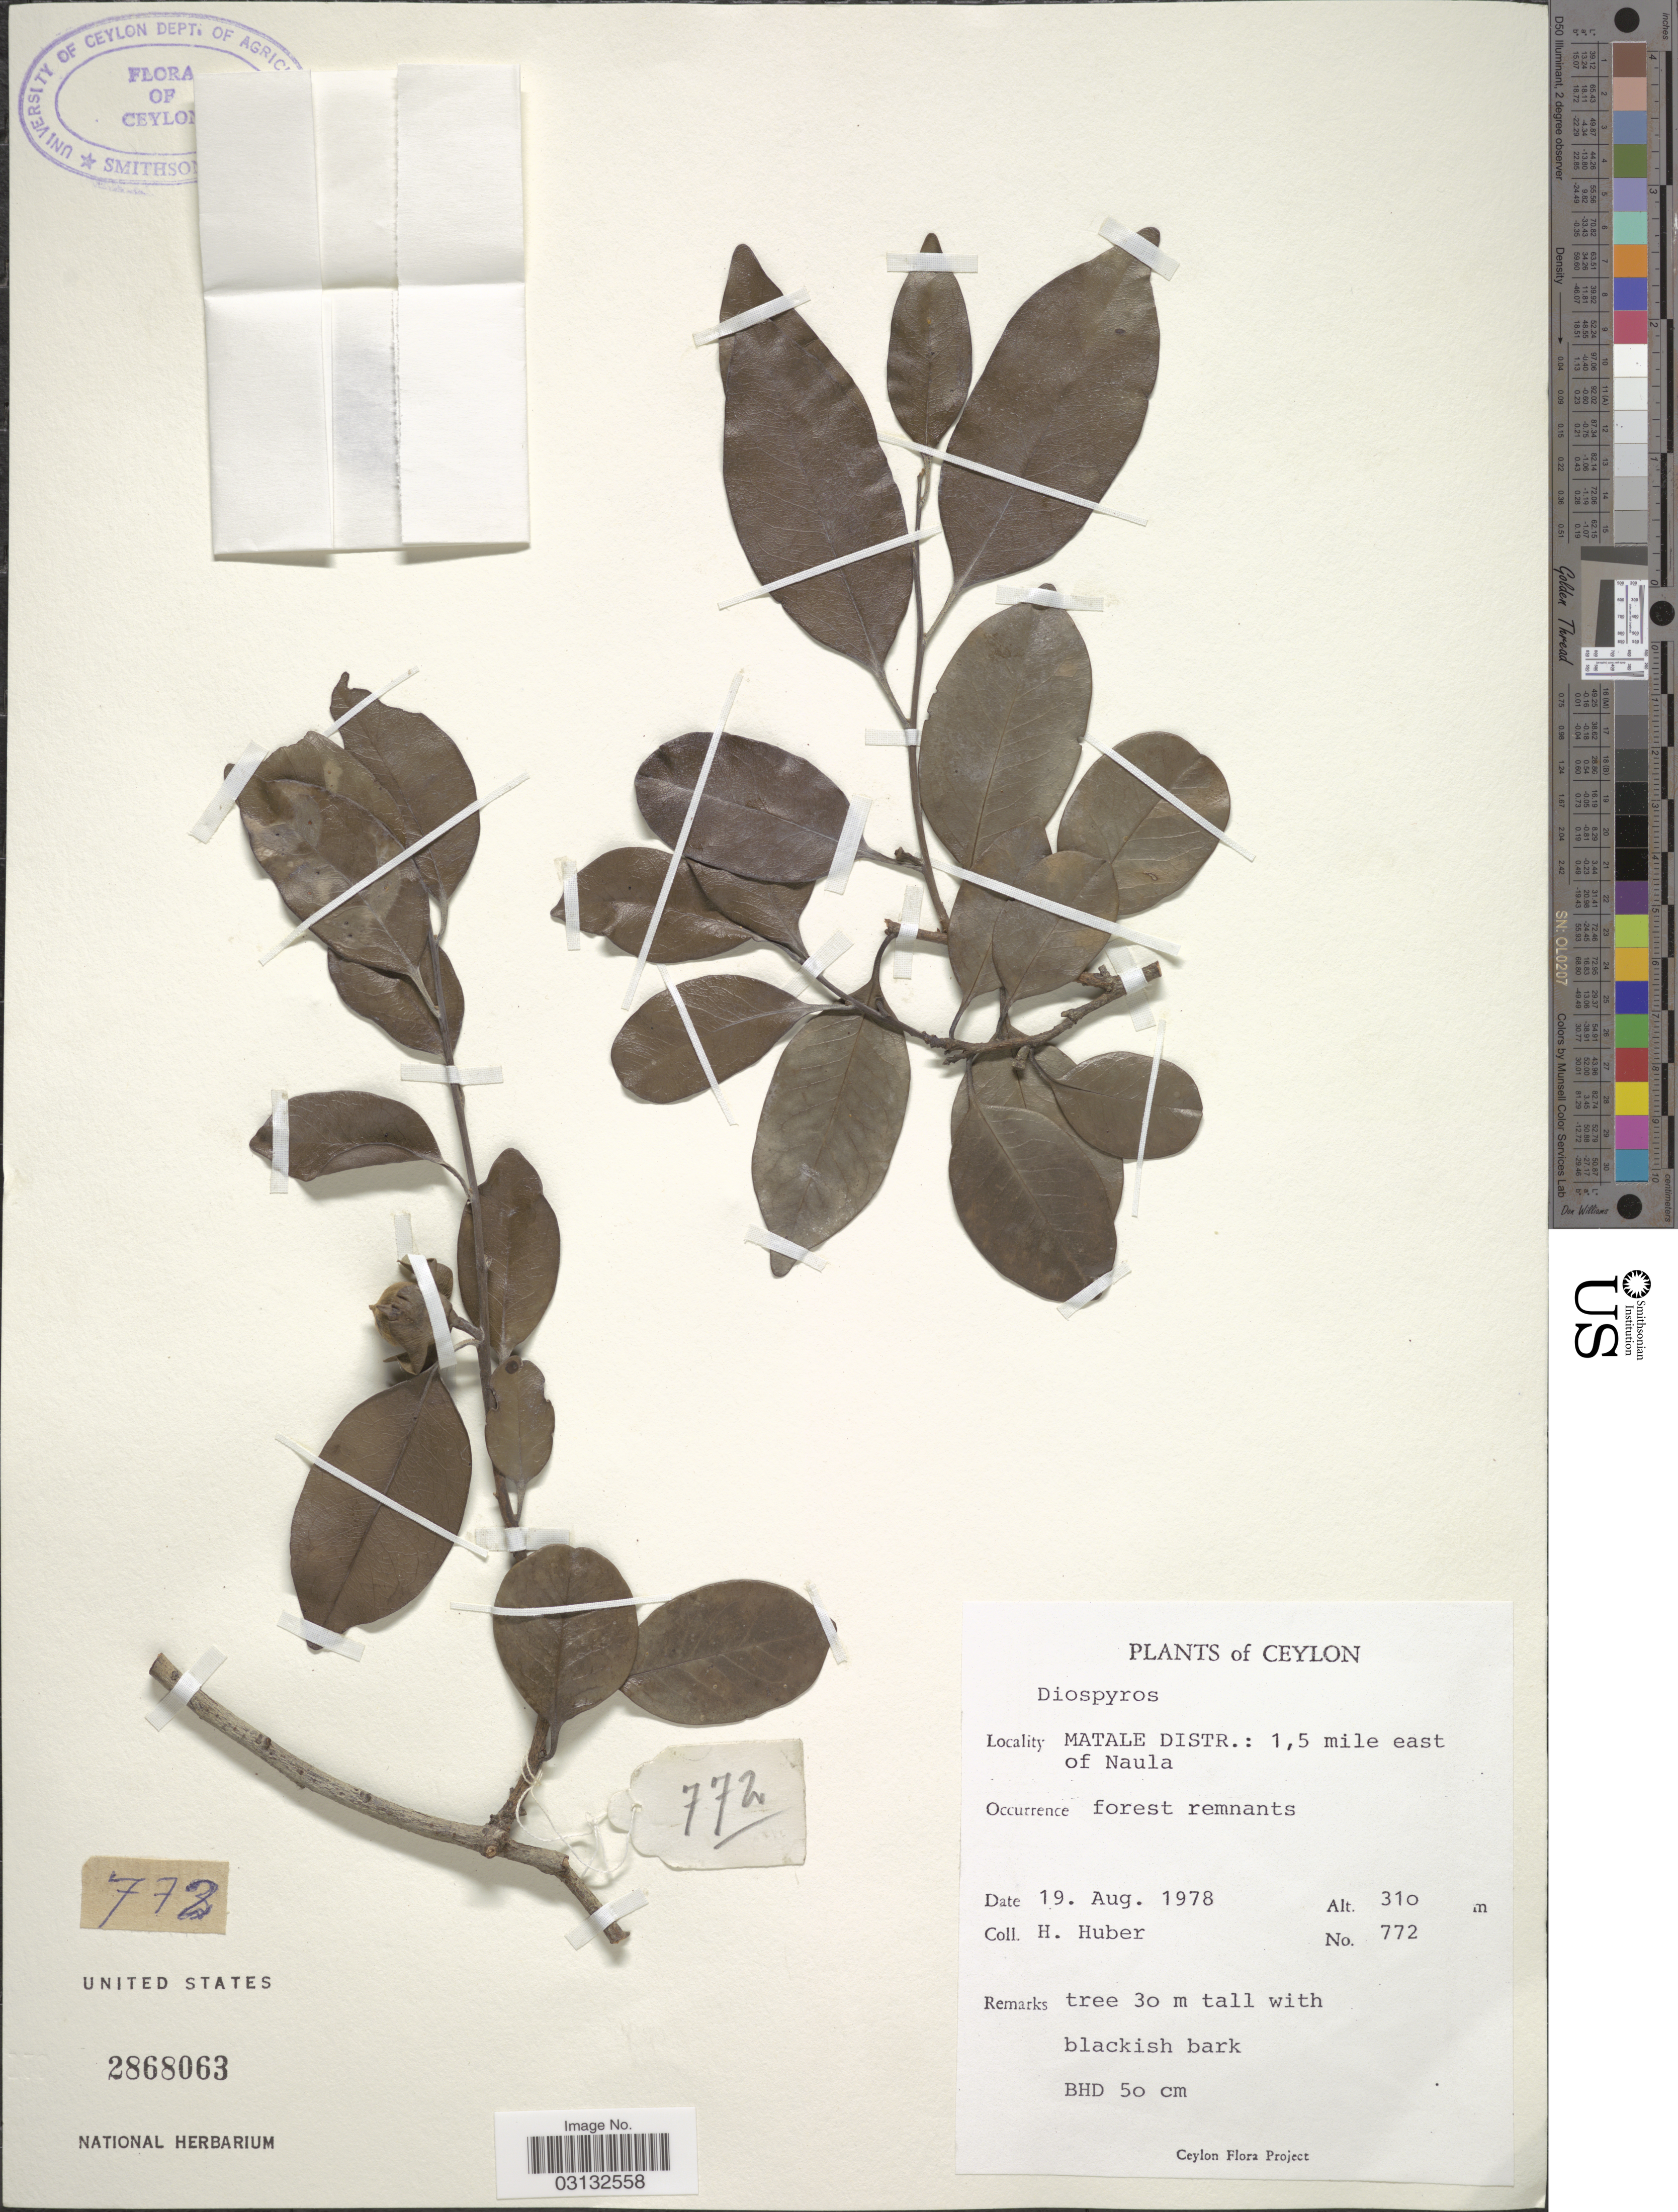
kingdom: Plantae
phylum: Tracheophyta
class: Magnoliopsida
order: Ericales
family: Ebenaceae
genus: Diospyros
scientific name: Diospyros sp.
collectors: H. Huber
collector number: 772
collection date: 1978-08-19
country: Sri Lanka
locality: Ceylon. Matale Distr.: 1,5 mile east of Naula.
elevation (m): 310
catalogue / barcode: US 2868063